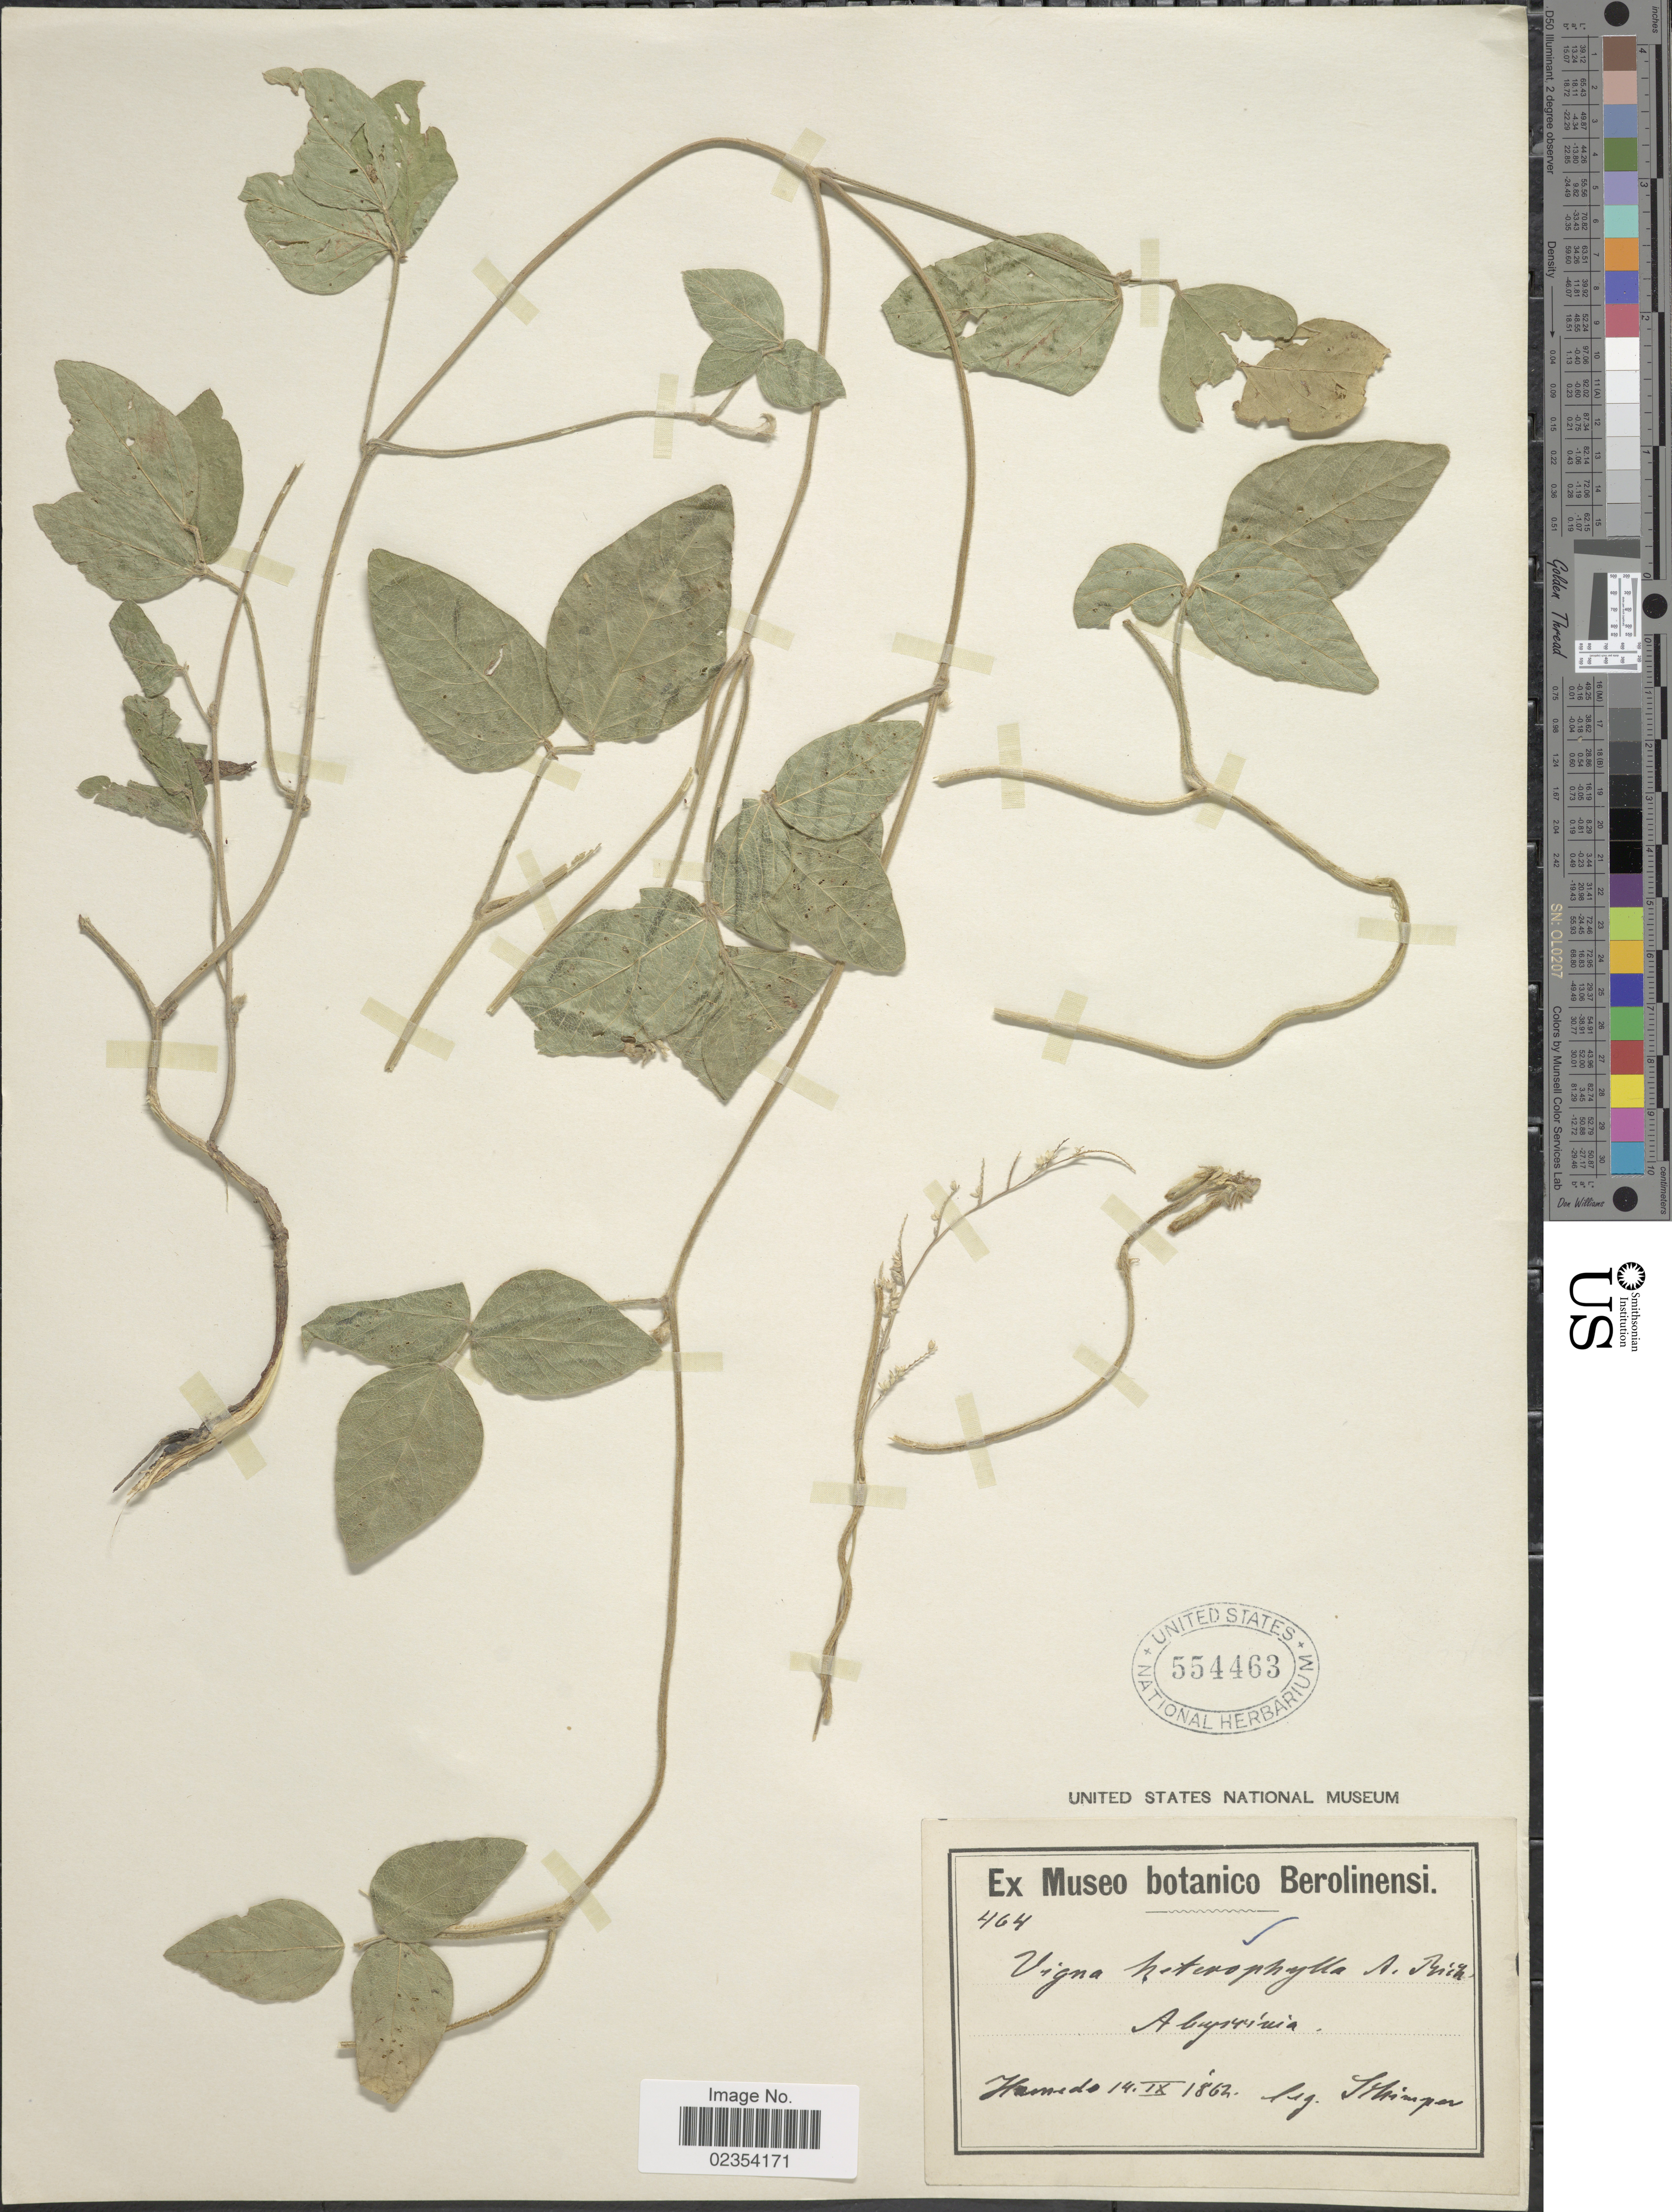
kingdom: Plantae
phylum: Tracheophyta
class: Magnoliopsida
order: Fabales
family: Fabaceae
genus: Vigna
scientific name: Vigna heterophylla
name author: A. Rich.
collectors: -. Schimper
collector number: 464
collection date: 1862-09-14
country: Eritrea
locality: Abyssinia, Humedo [interpreted].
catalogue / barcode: US 554463